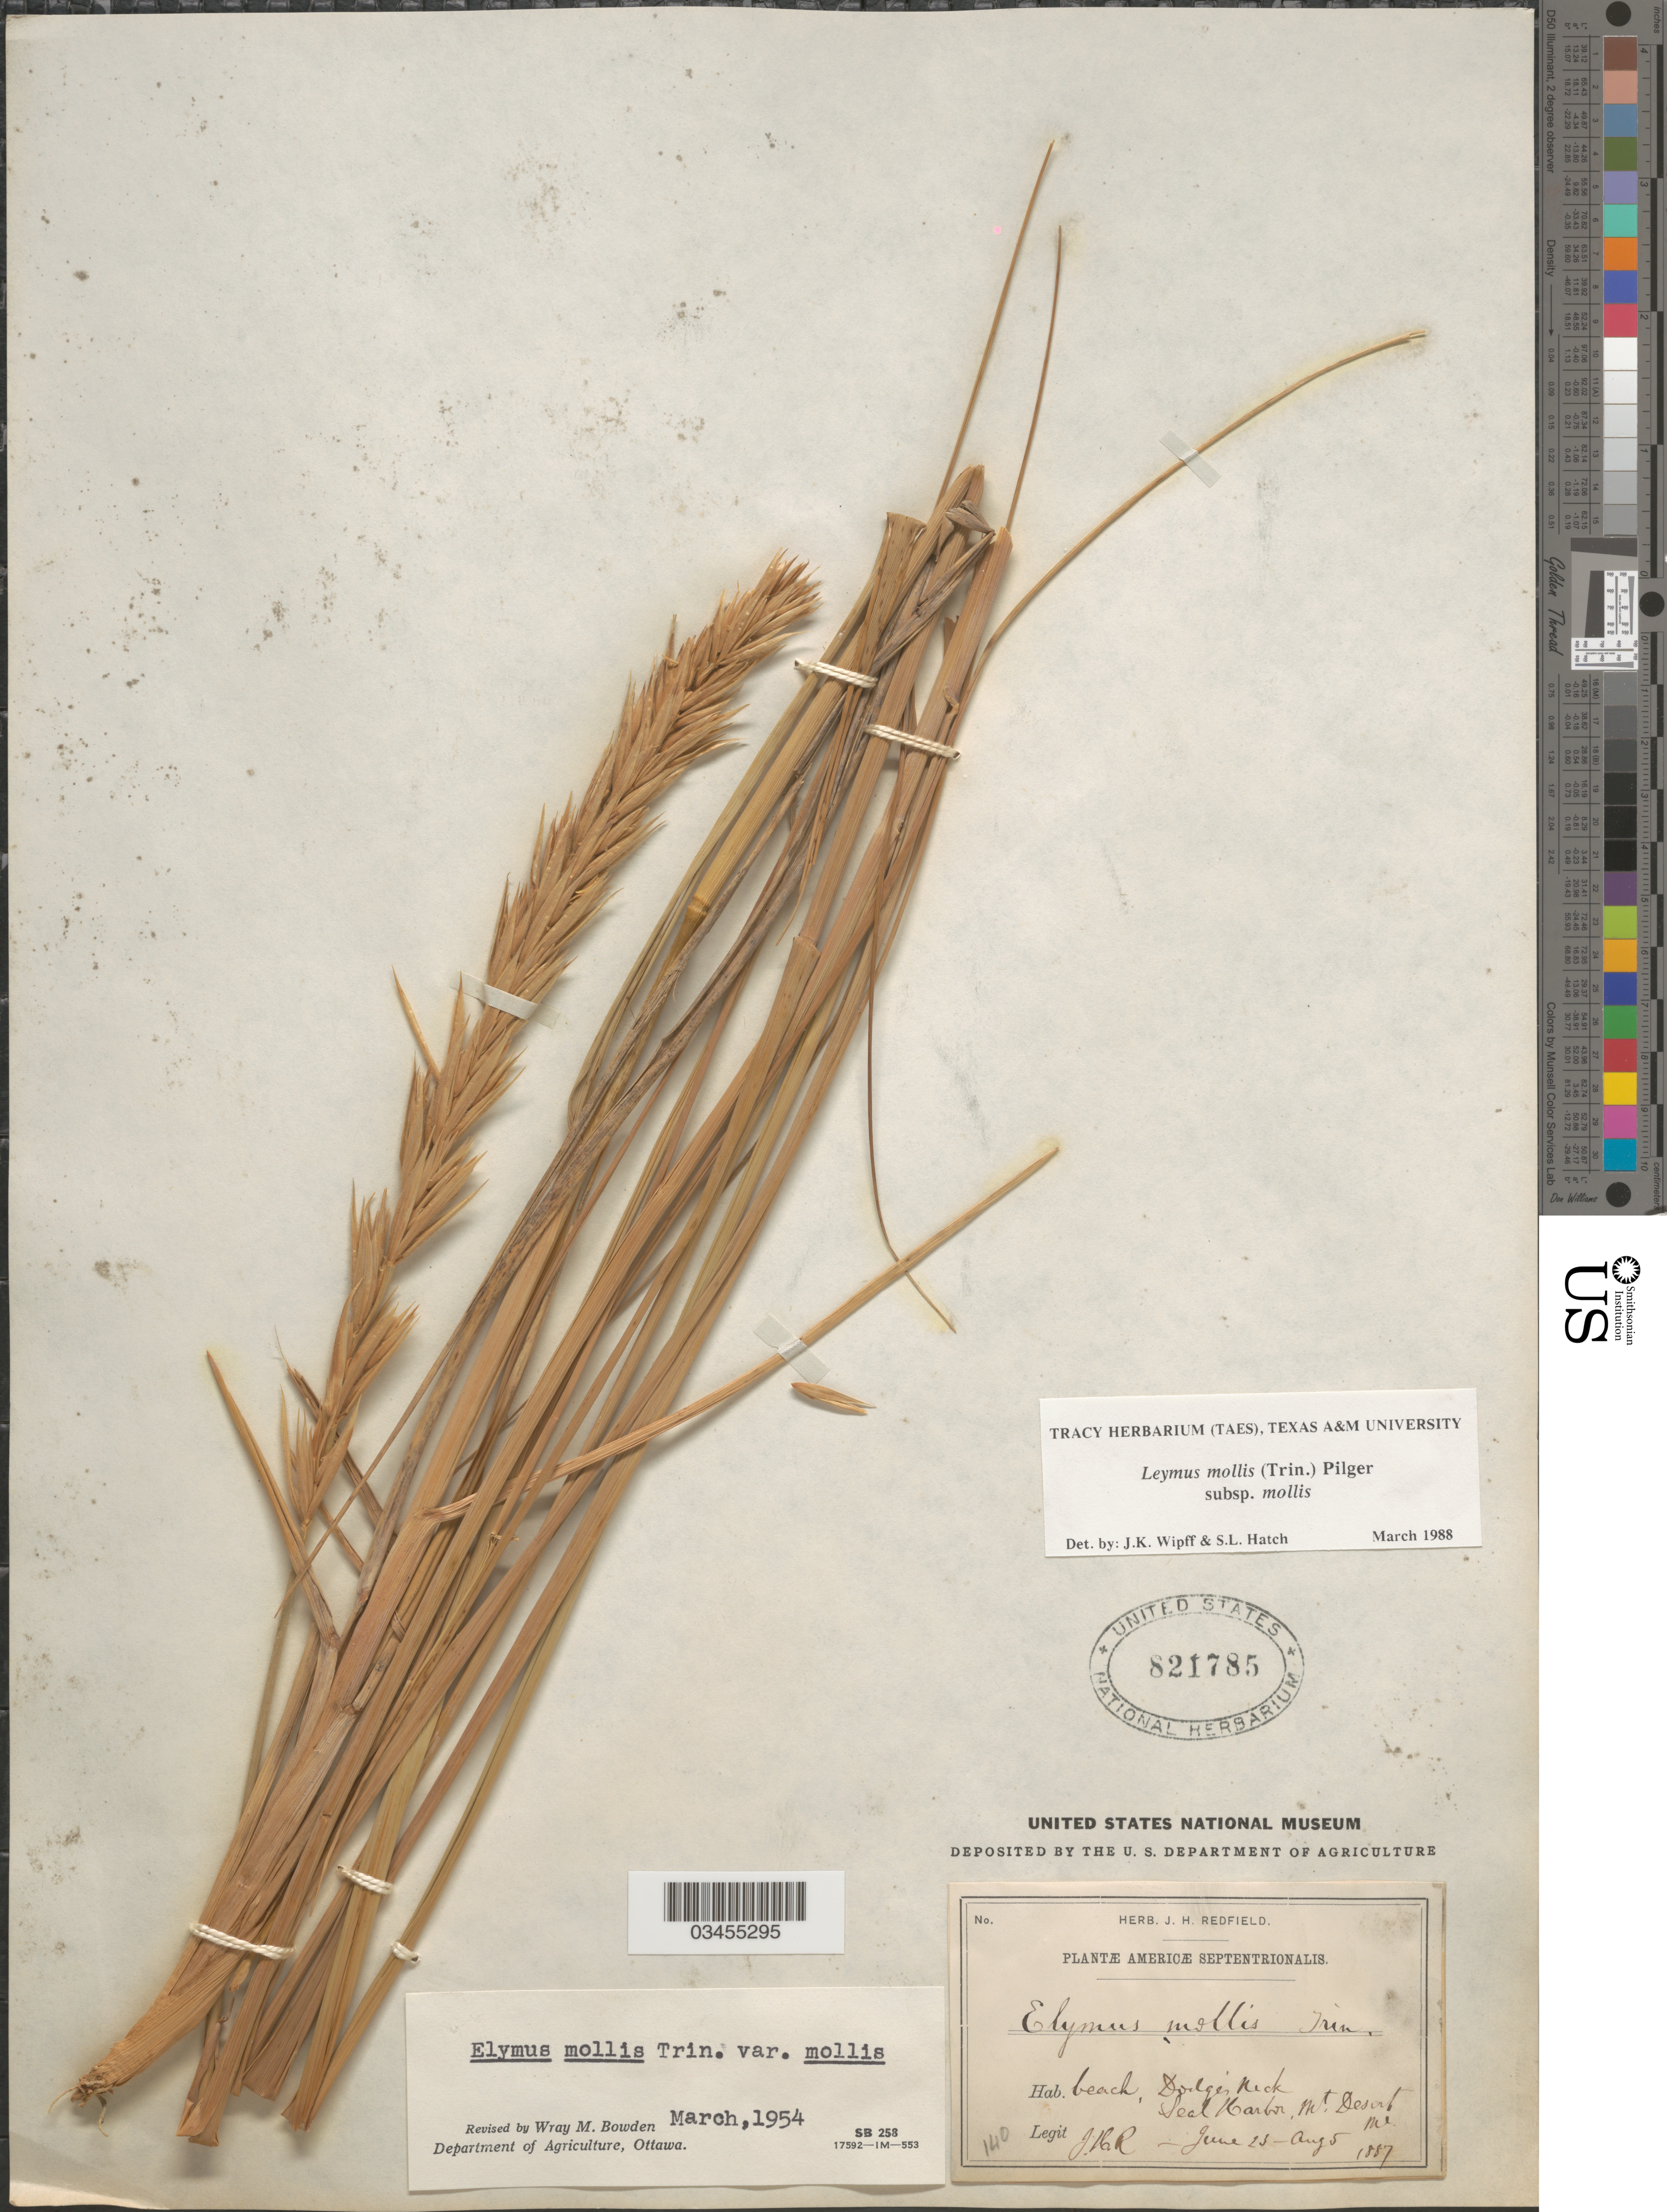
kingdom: Plantae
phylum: Tracheophyta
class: Liliopsida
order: Poales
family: Poaceae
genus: Leymus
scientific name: Leymus mollis subsp. mollis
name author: (Trin.) Pilg.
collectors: J. Redfield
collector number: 140?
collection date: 1887-06-23/1887-08-05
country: United States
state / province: Maine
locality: Americæ Septentrionalis. Beach, Dodge's Neck. Seal Harbor, Mt. Desert.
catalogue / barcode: US 821785